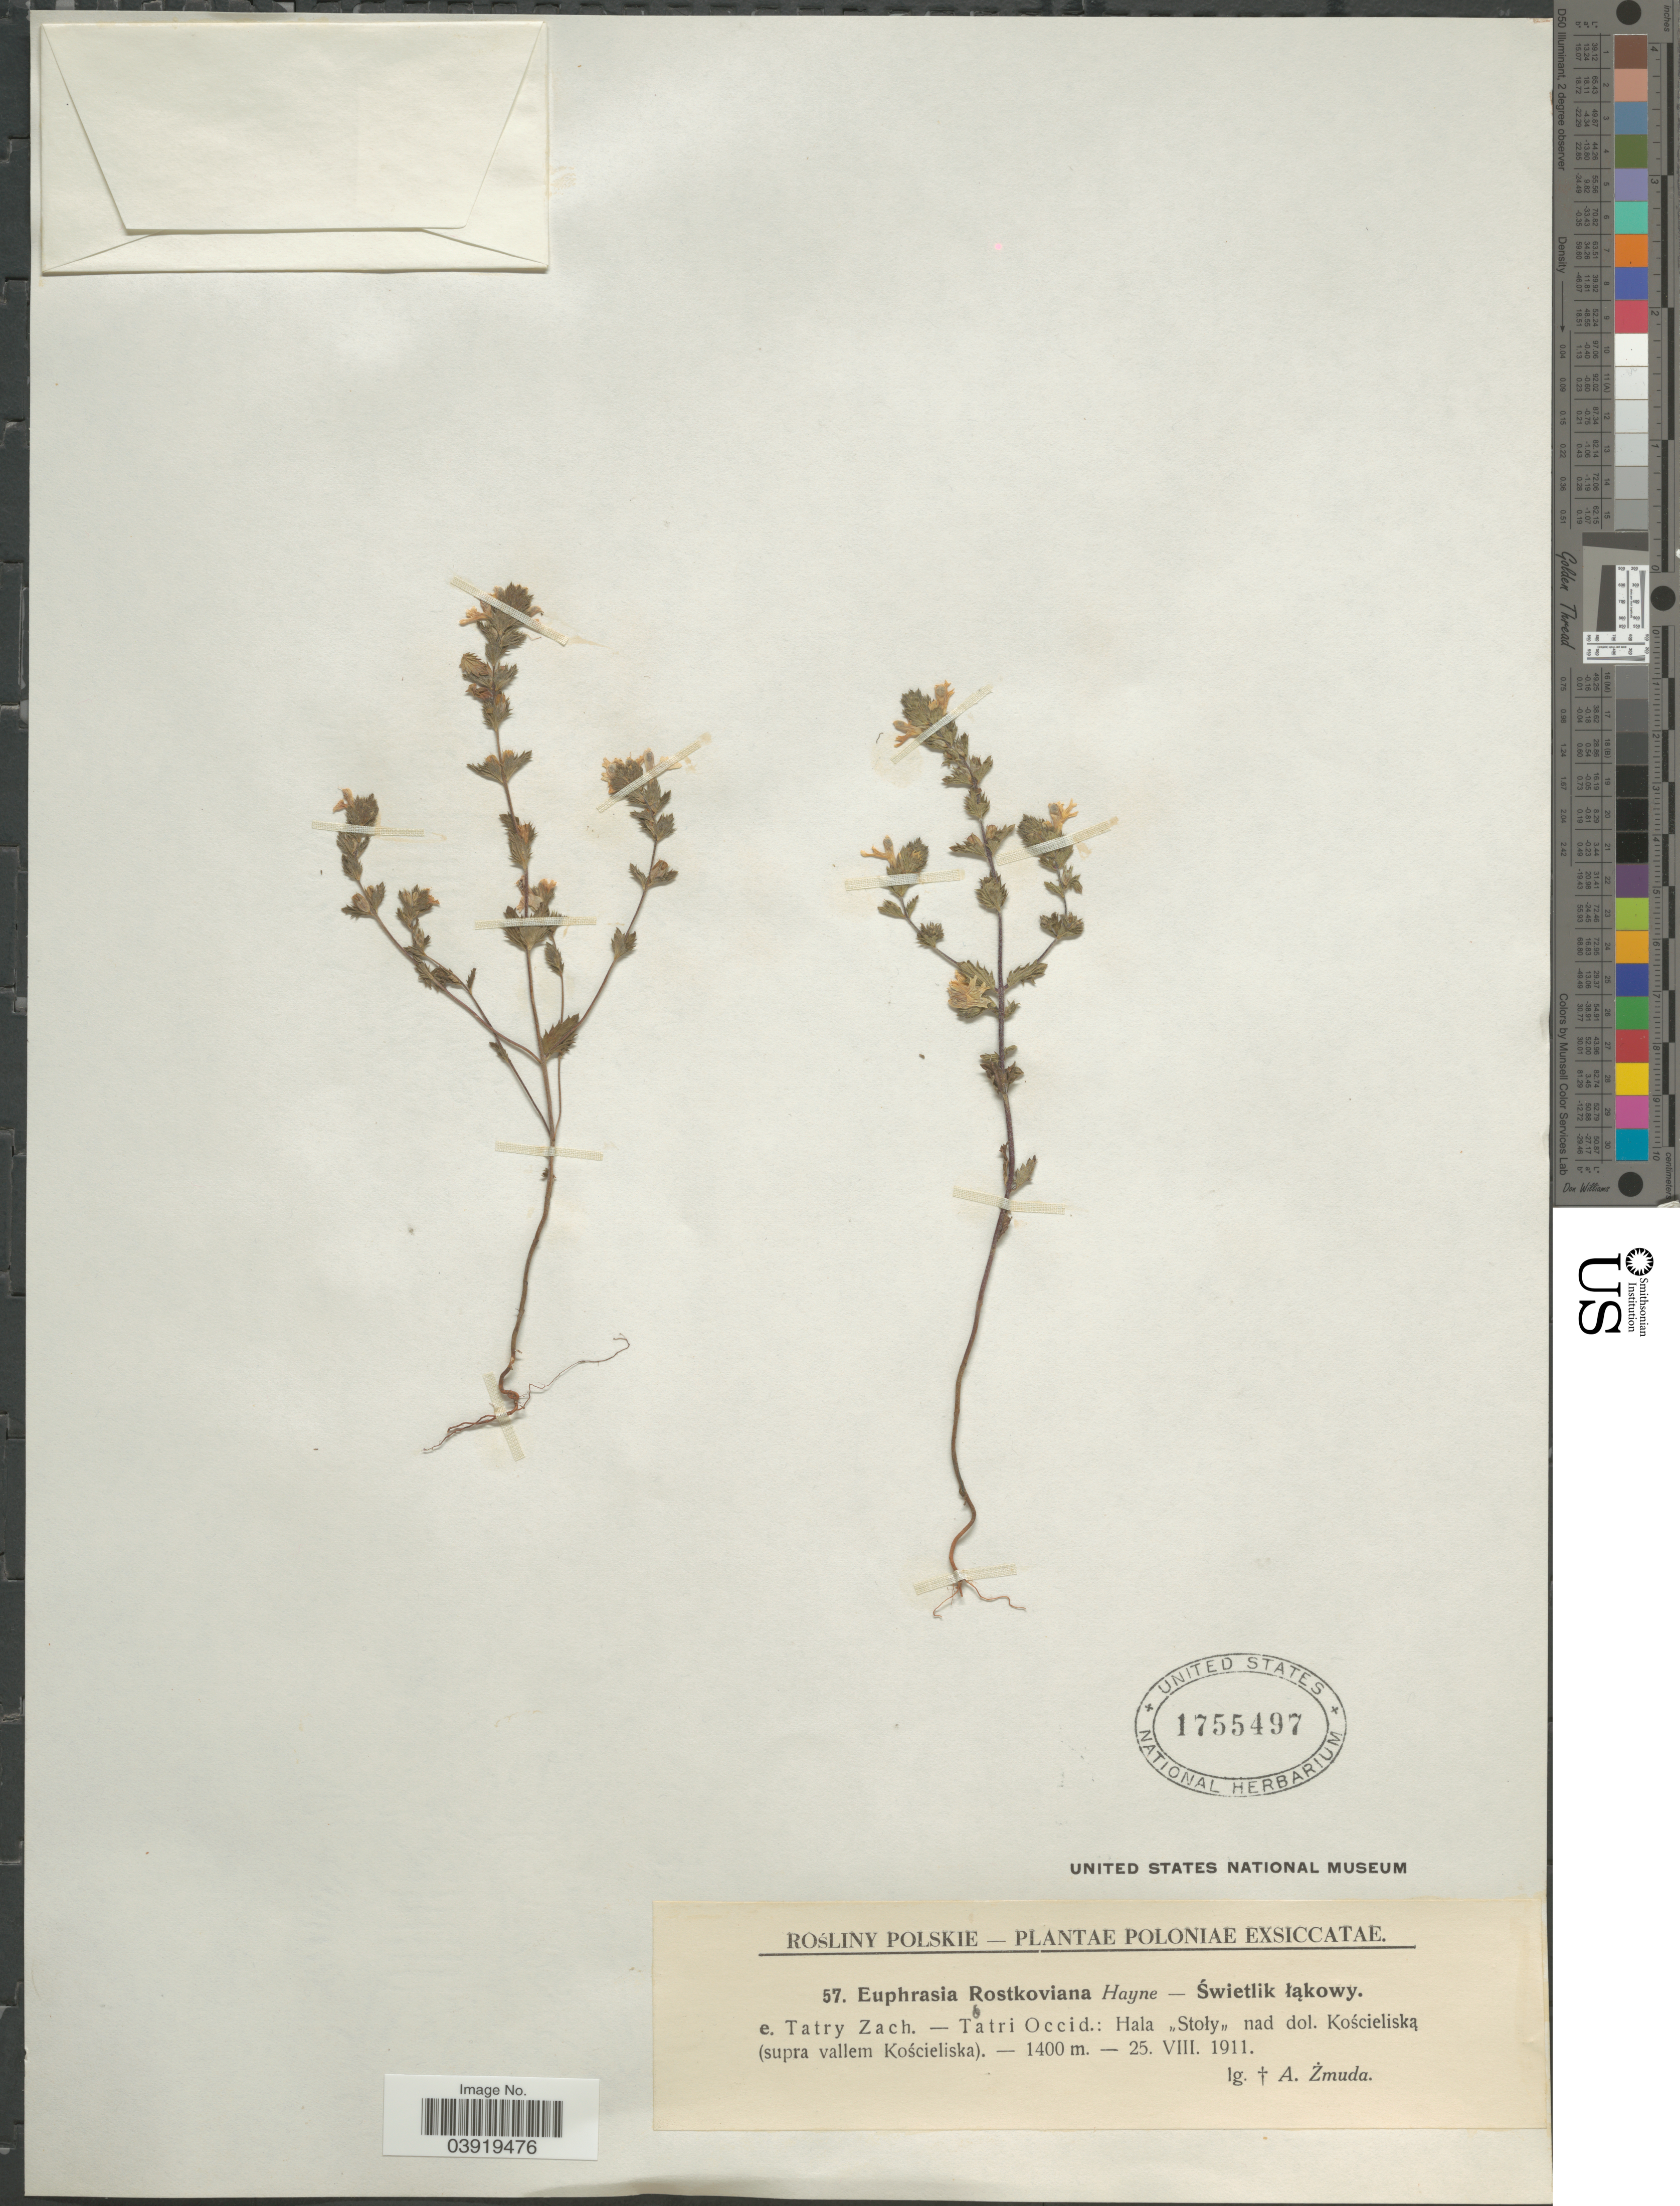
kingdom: Plantae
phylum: Tracheophyta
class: Magnoliopsida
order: Lamiales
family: Orobanchaceae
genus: Euphrasia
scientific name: Euphrasia rostkoviana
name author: Hayne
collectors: A. Zmuda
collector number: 57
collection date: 1911-08-25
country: Poland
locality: E. Tatry Zach.- Tatri Occid.: Hala ,,Stoły,, nad dol. Kościeliską (supra vallem Kościeliska).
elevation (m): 1400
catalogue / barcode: US 1755497